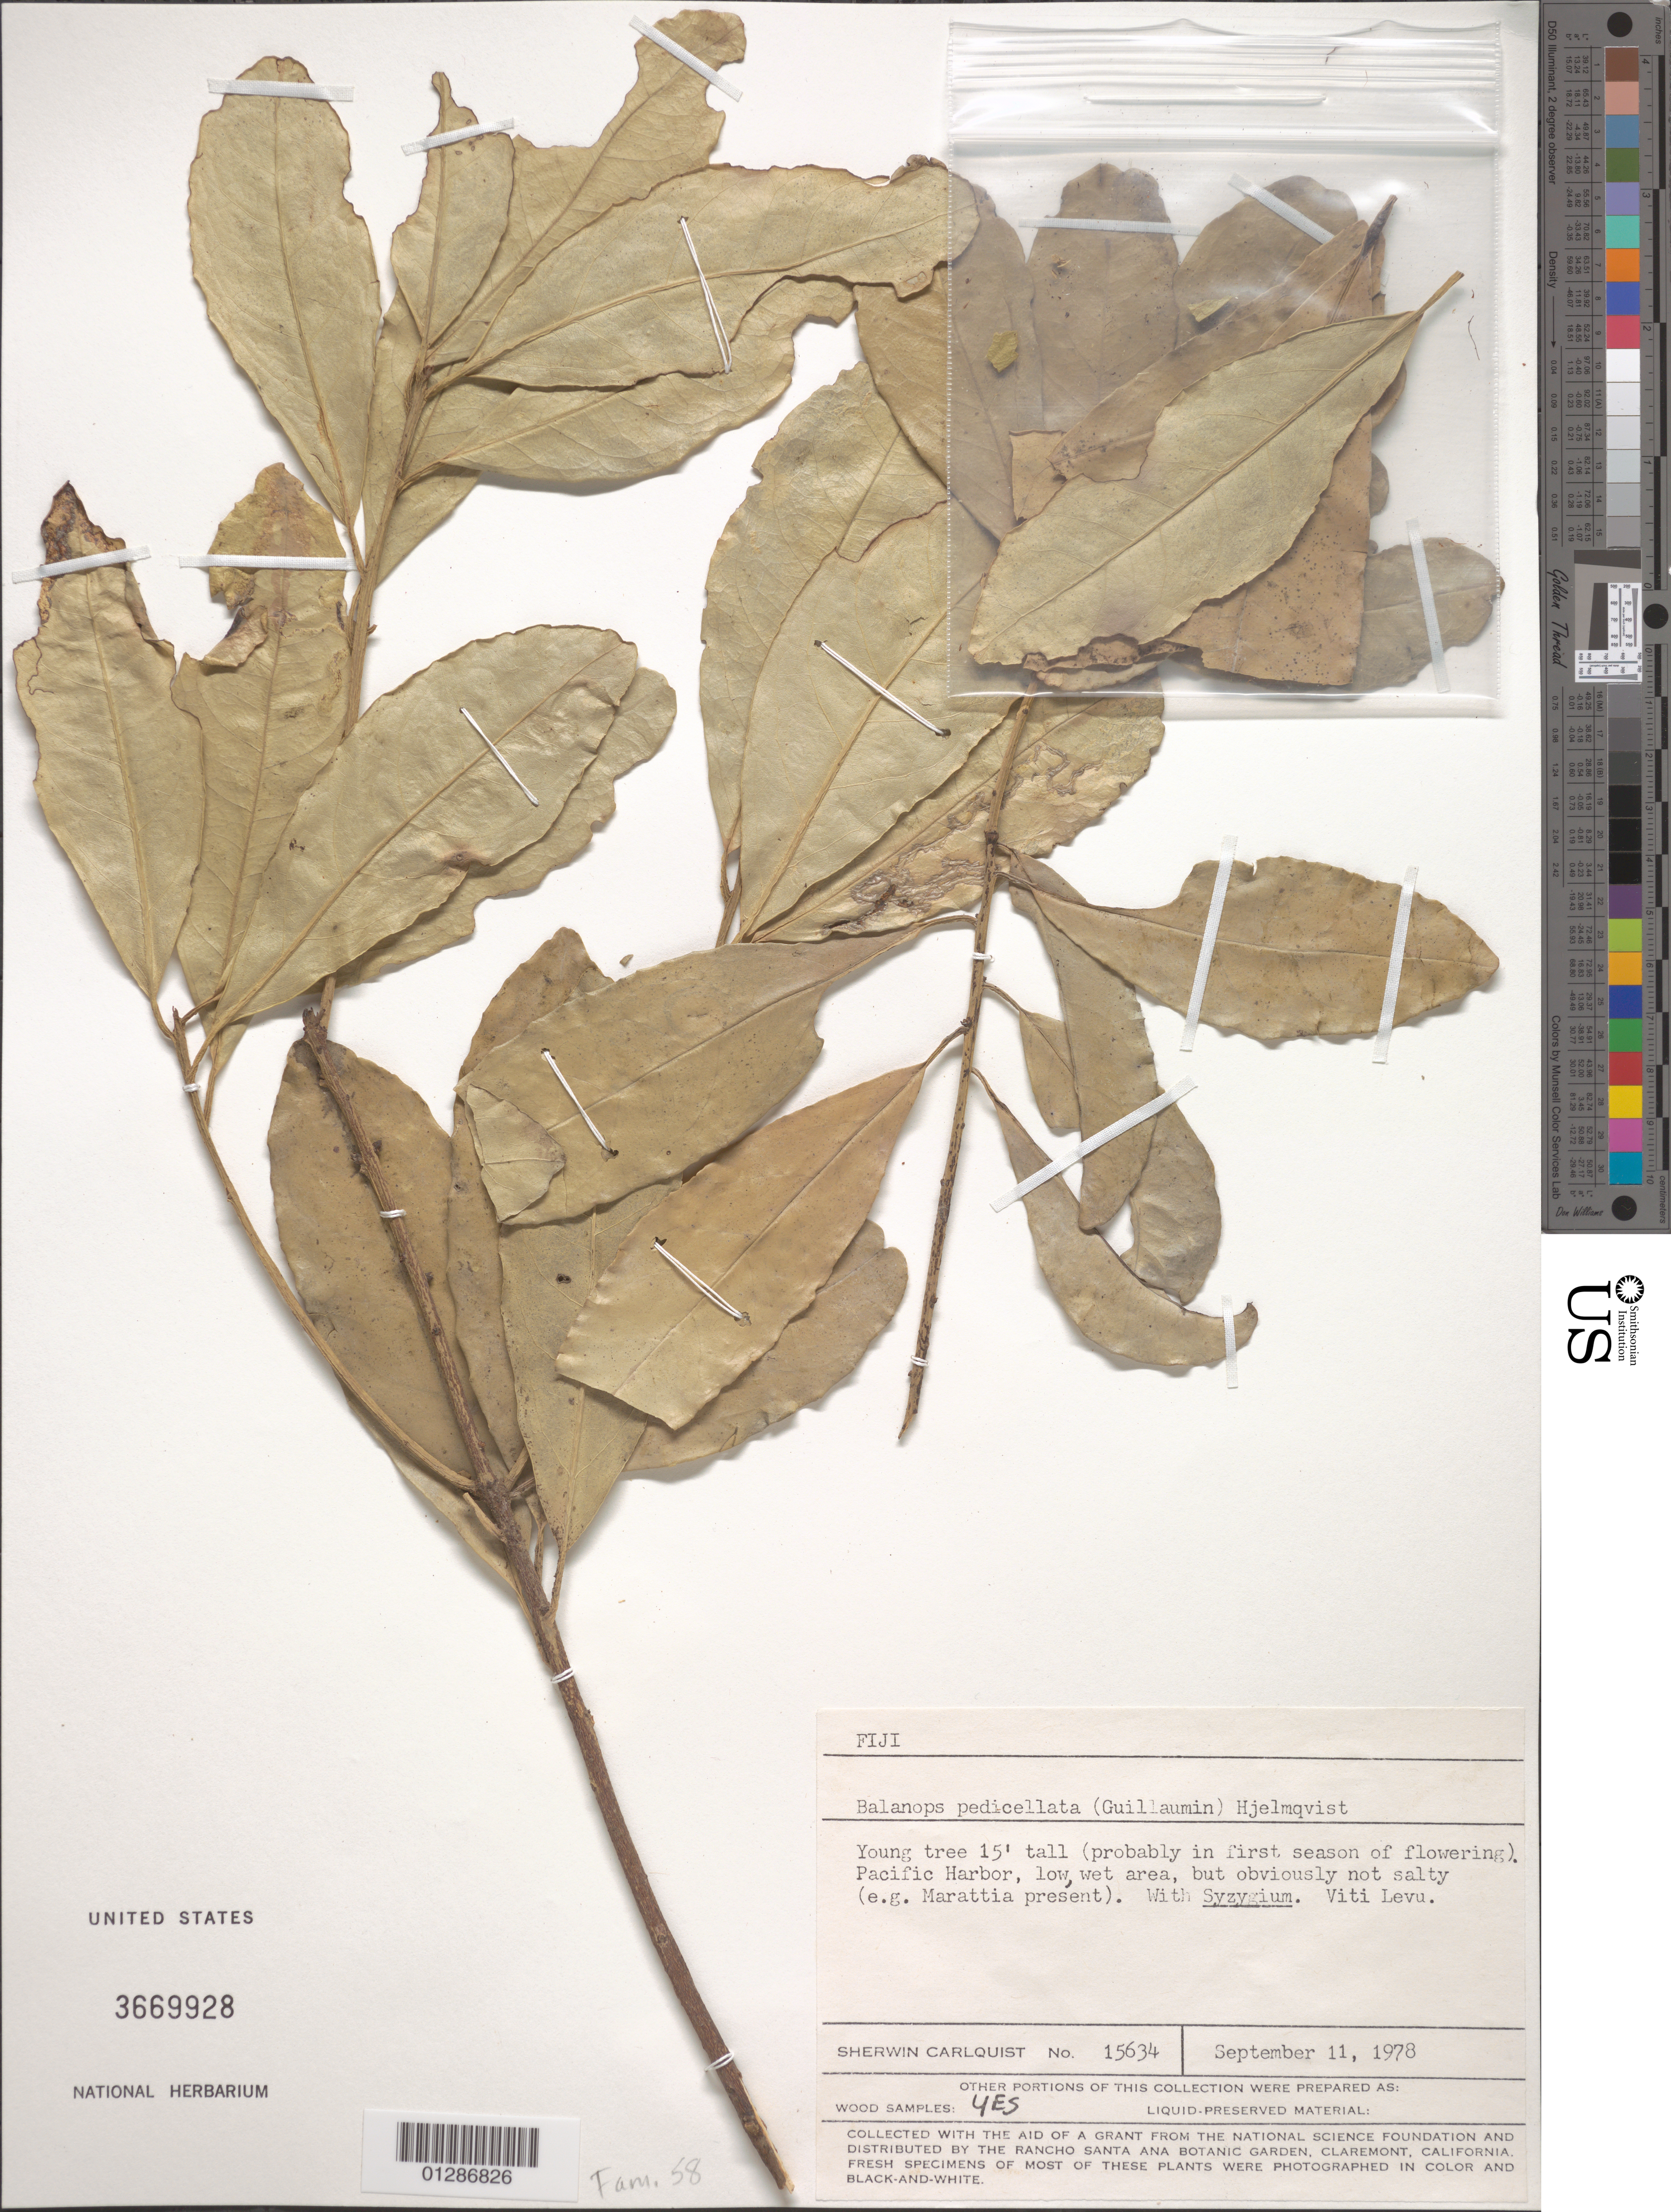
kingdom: Plantae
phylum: Tracheophyta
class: Magnoliopsida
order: Malpighiales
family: Balanopaceae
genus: Balanops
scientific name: Balanops pedicellata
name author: (Guillaumin) Hjelmq.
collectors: S. Carlquist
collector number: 15634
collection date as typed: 11 Sep 1978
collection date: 1978-09-11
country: Fiji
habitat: Young tree.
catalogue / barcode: US 3669928